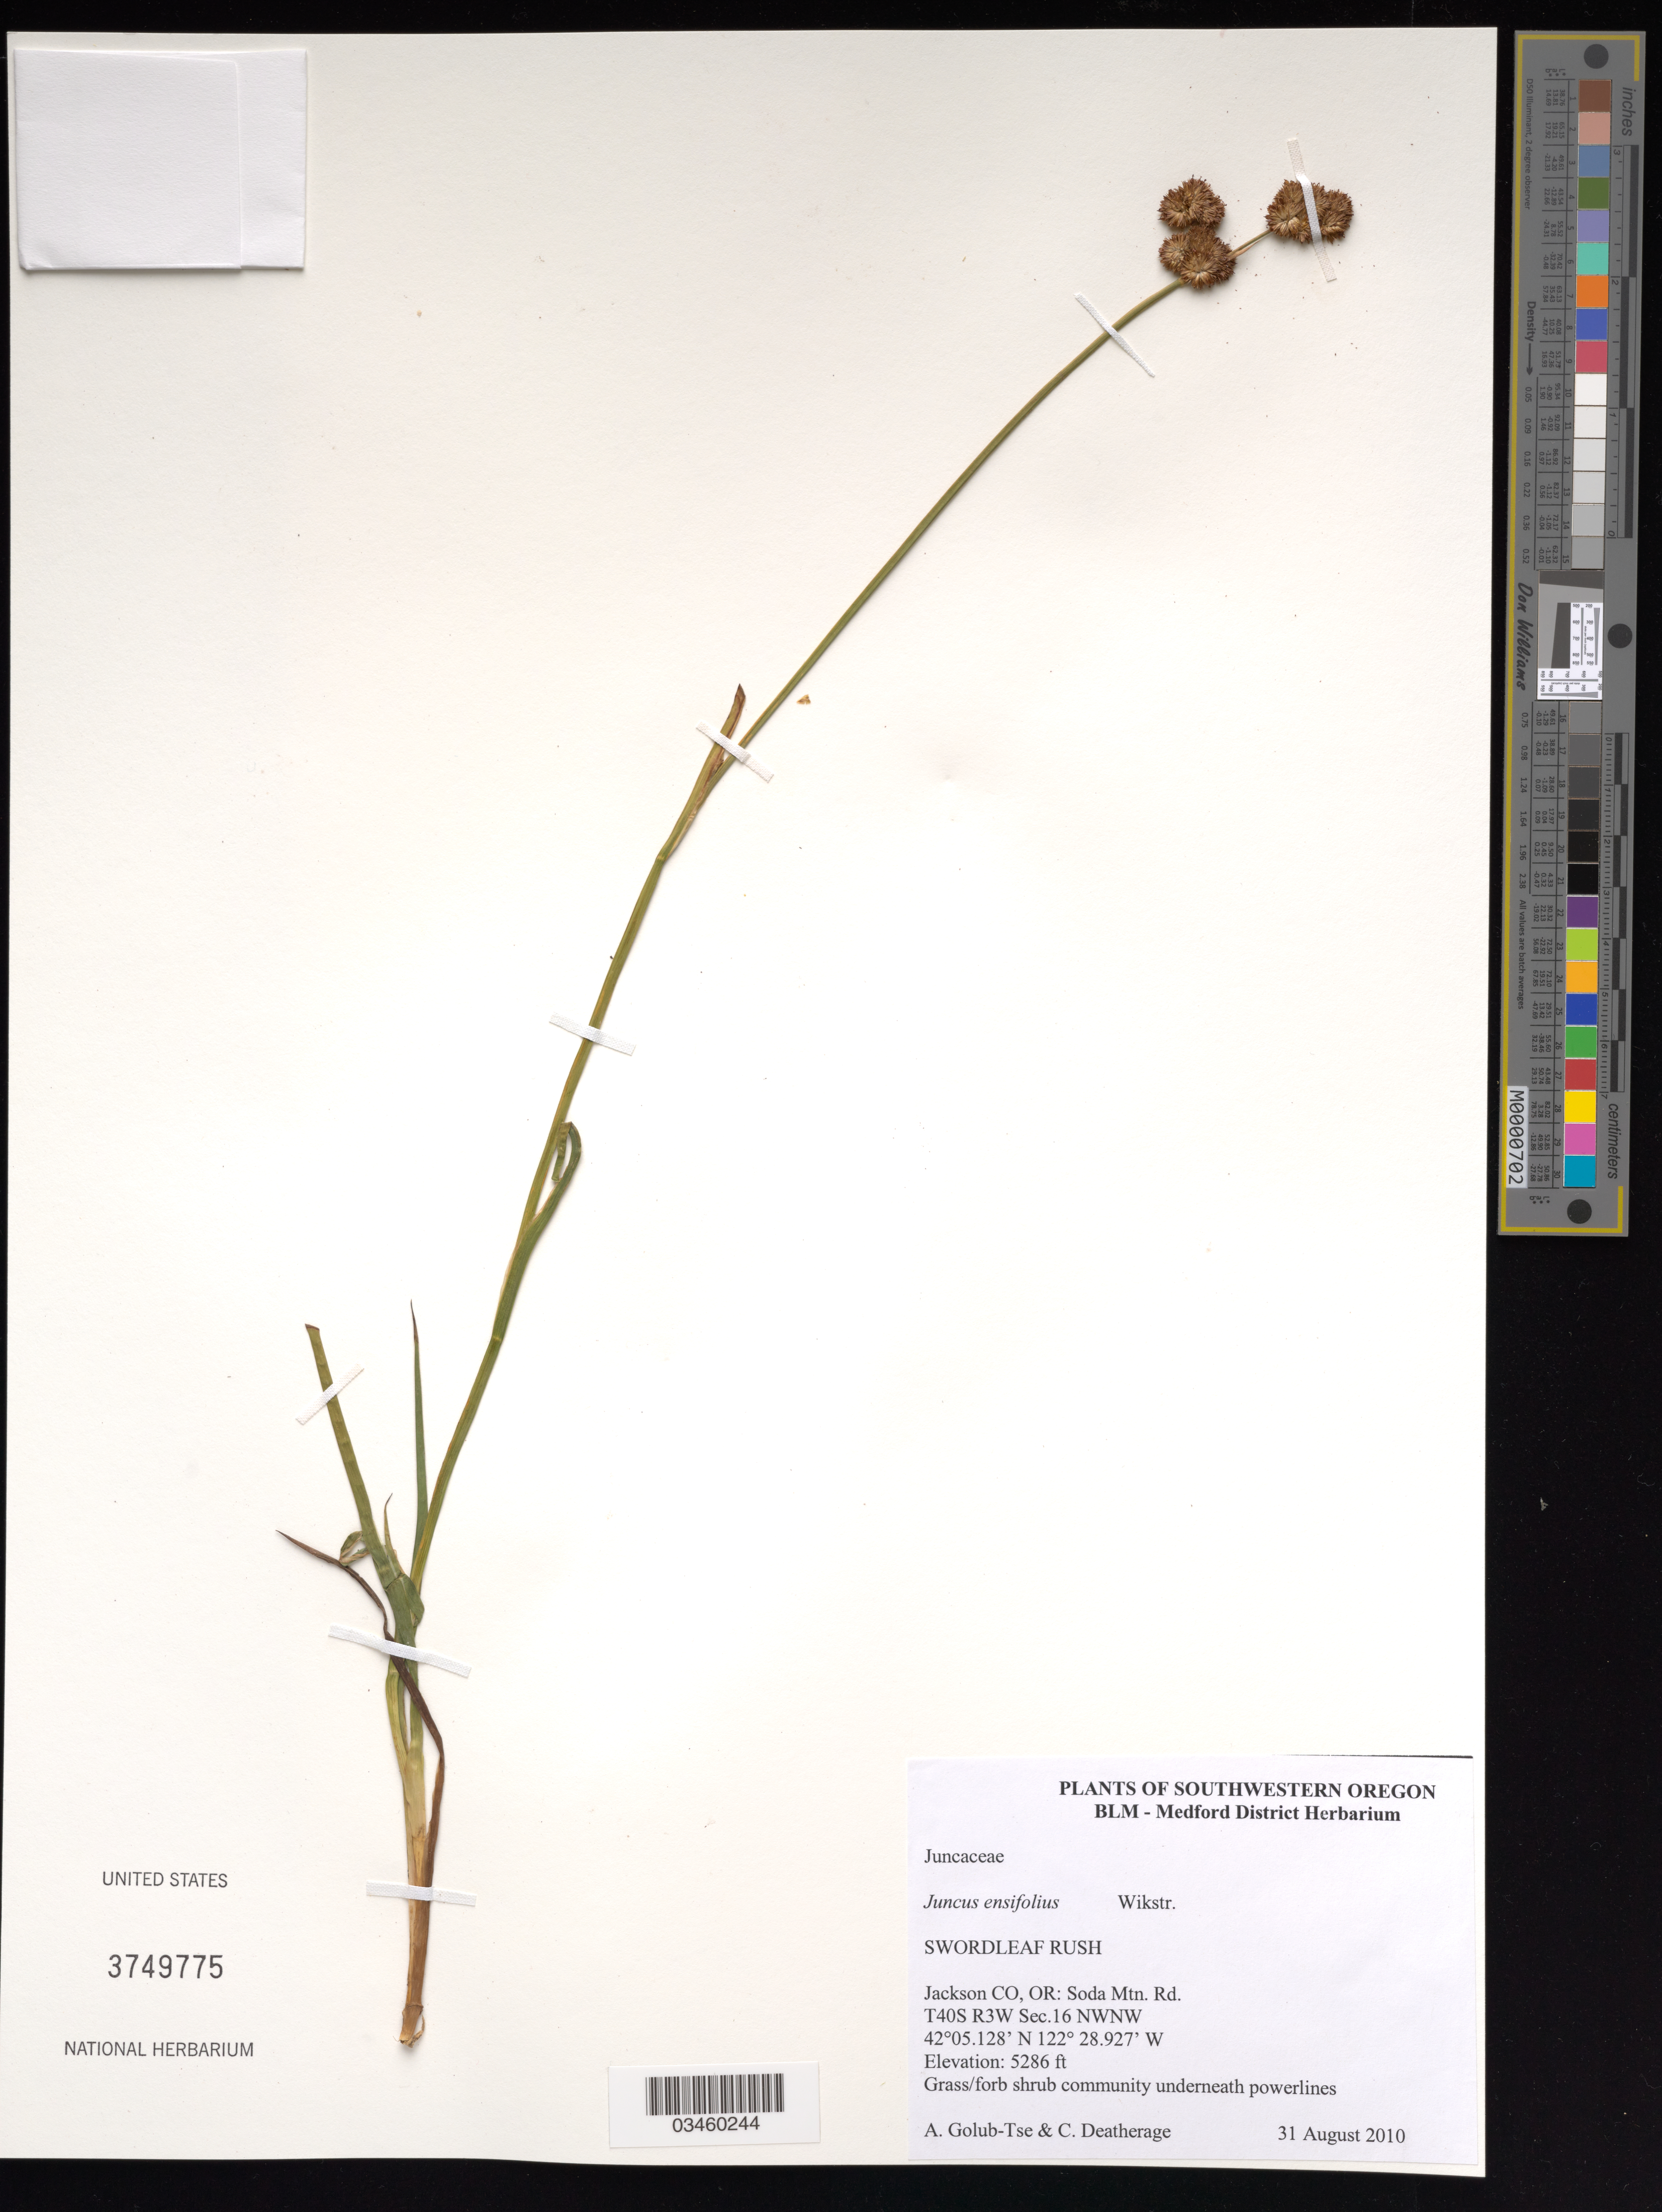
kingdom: Plantae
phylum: Tracheophyta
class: Liliopsida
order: Poales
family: Juncaceae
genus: Juncus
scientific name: Juncus ensifolius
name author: Wikstr.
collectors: A. Golub-Tse & C. Deatherage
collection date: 2010-08-31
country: United States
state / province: Oregon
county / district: Jackson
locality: Soda Mt. Rd. T40S R3W Sec 16 NWNW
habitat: Grass/forb shrub community underneath powerlines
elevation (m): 1611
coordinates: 42 05.128 N, 122 28.927 W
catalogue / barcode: US 3749775